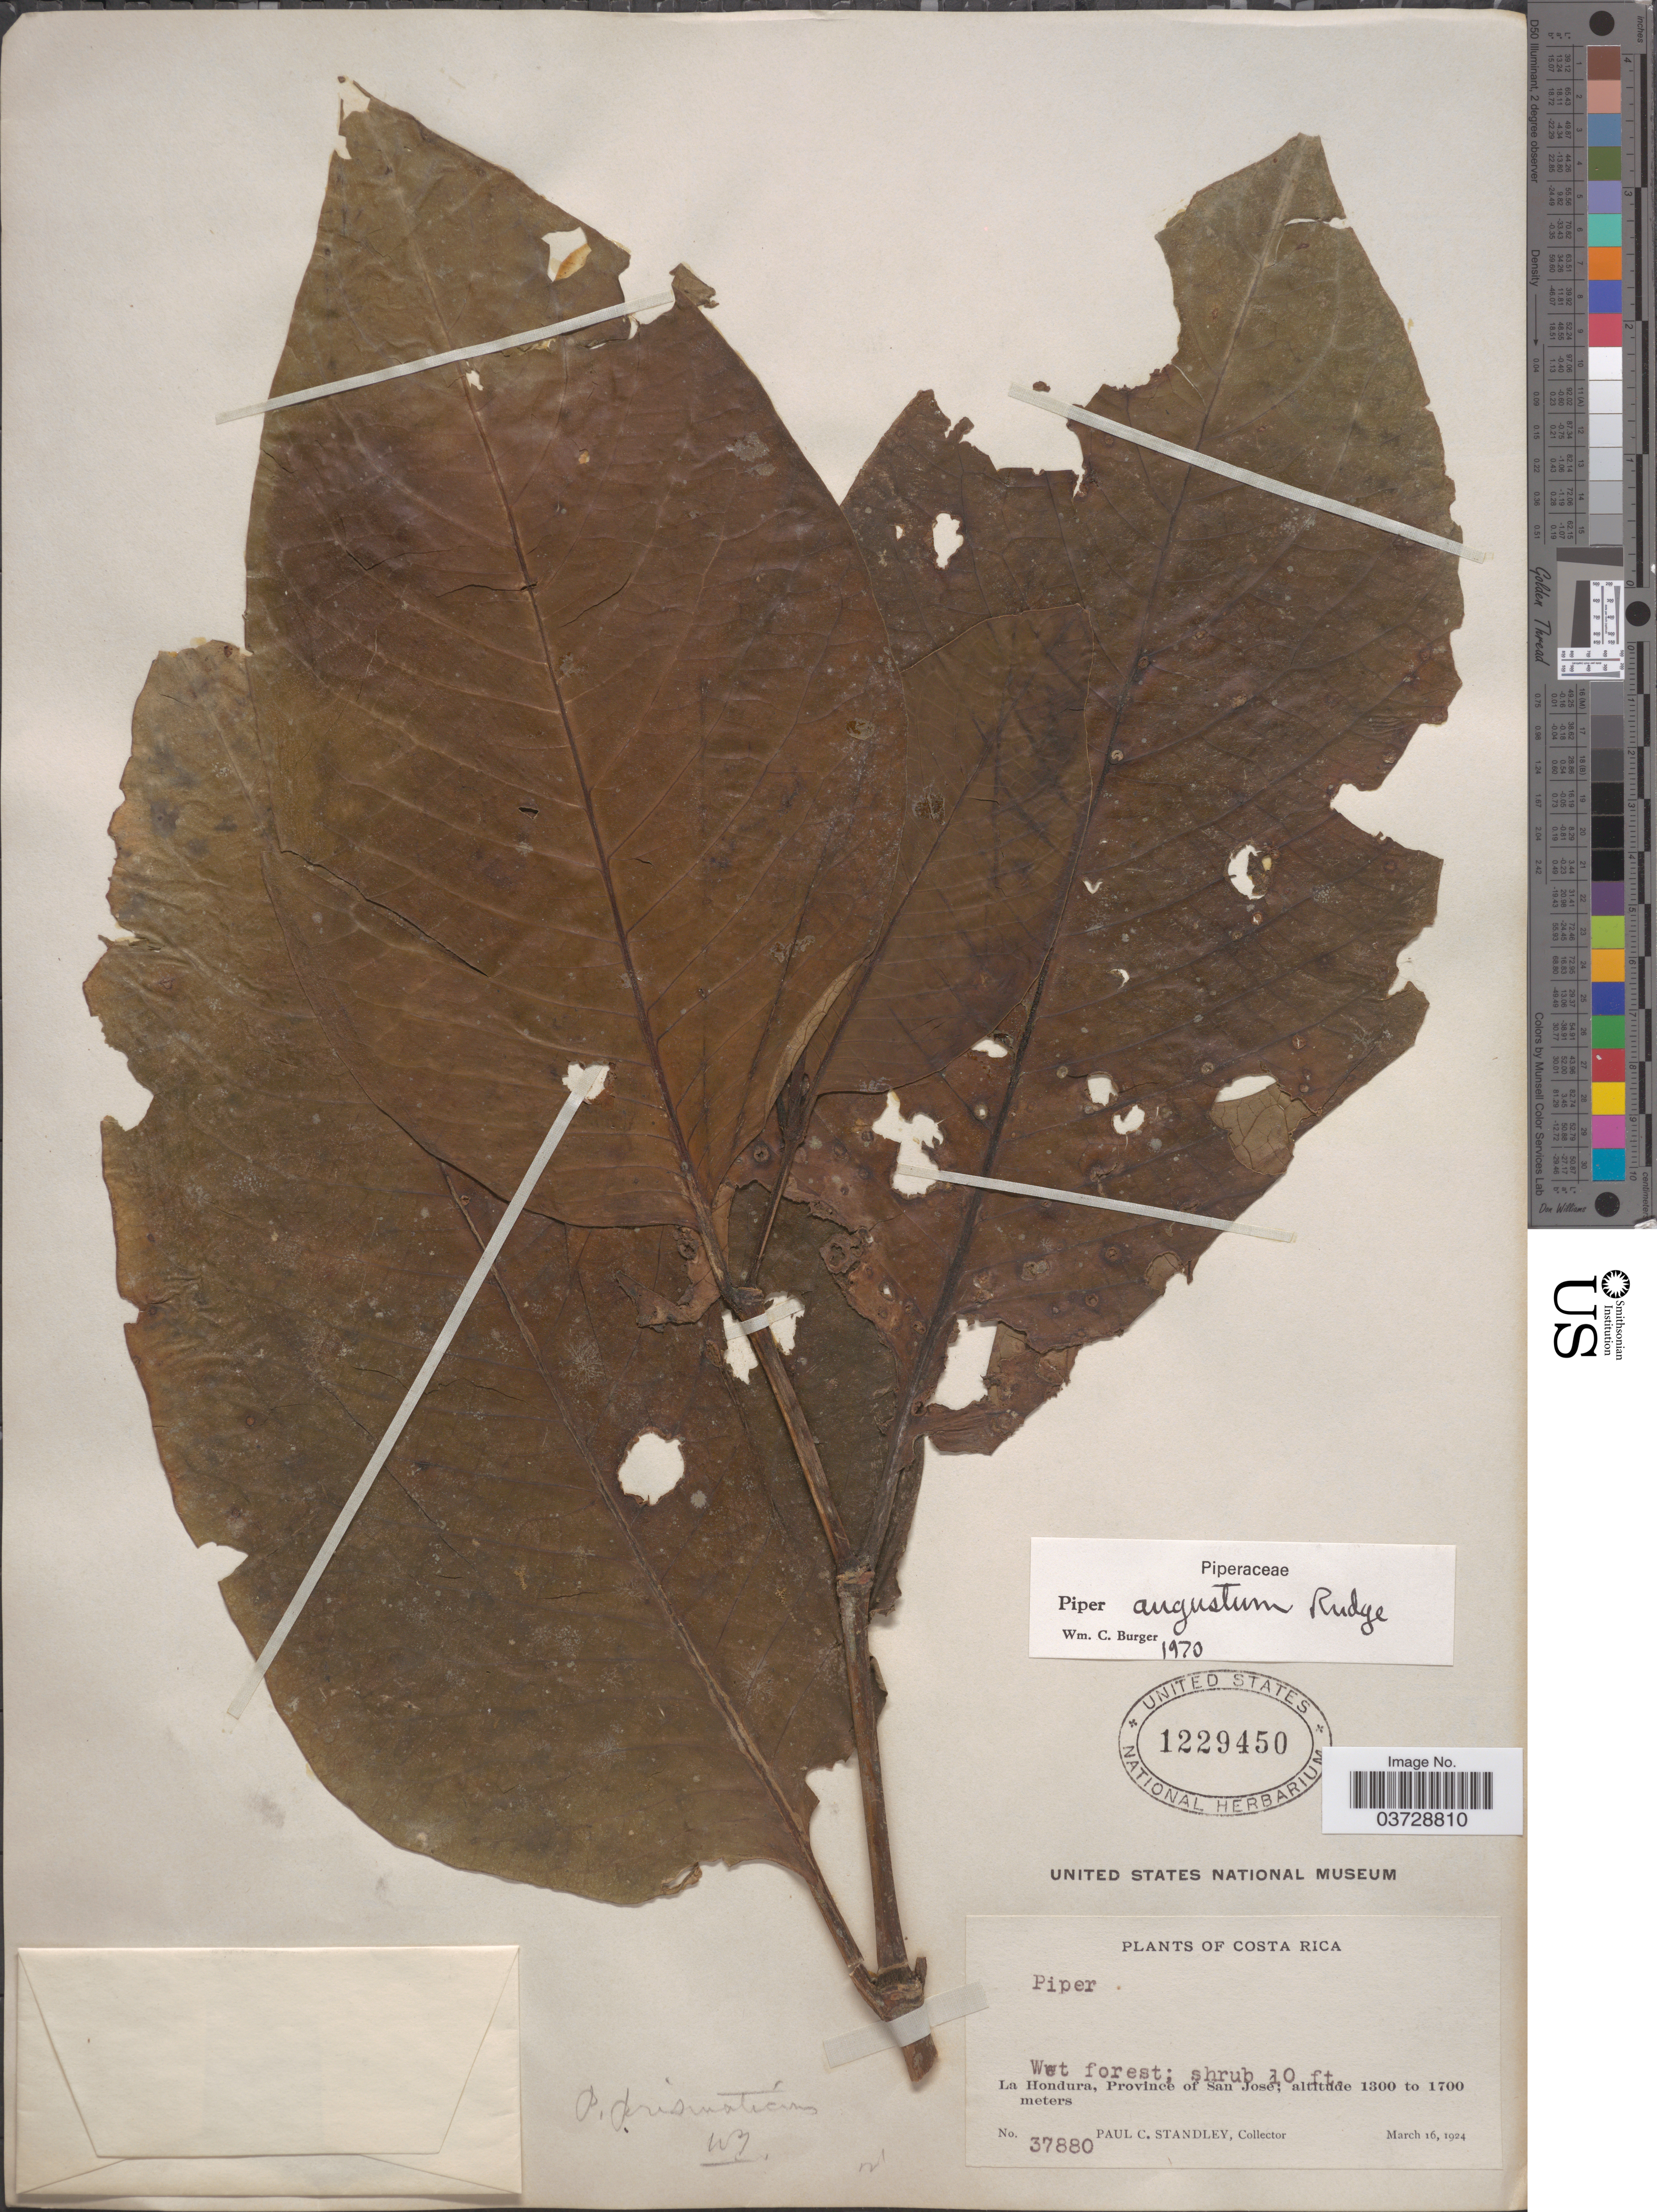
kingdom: Plantae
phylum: Tracheophyta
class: Magnoliopsida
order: Piperales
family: Piperaceae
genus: Piper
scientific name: Piper augustum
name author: Rudge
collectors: P. C. Standley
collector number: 37880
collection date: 1924-03-16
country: Costa Rica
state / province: San José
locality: La Hondura.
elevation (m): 1300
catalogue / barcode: US 1229450